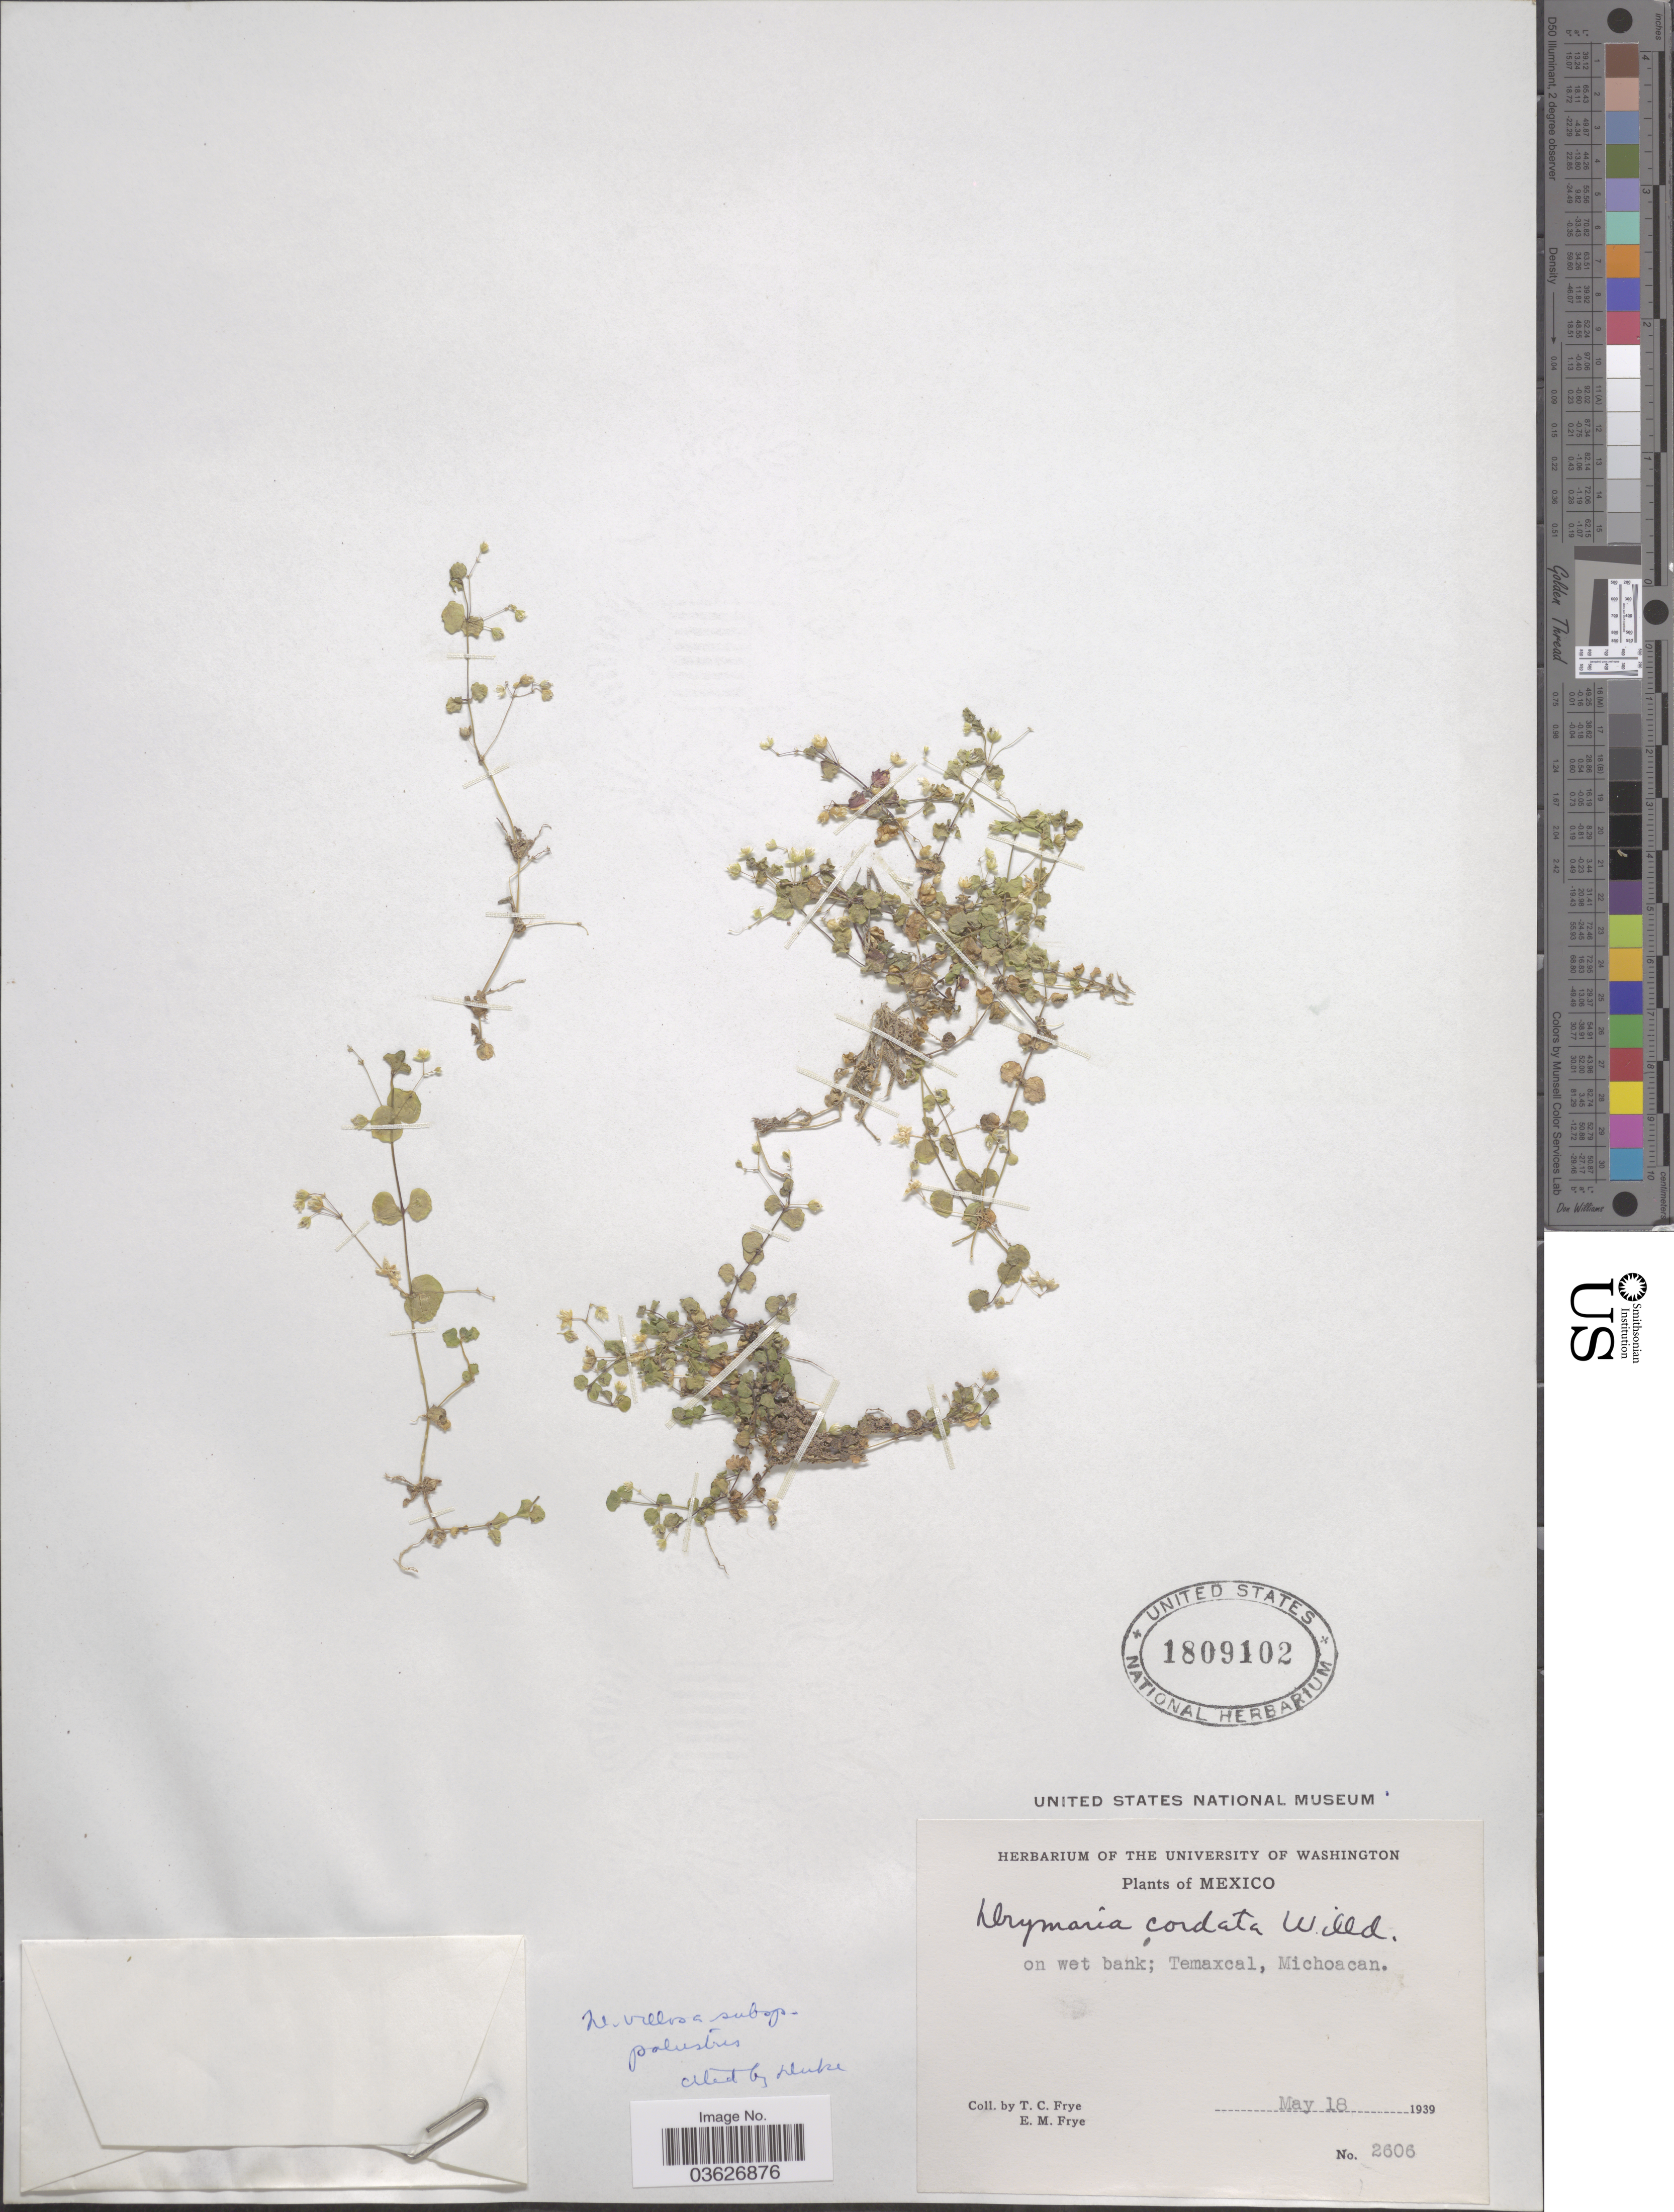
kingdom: Plantae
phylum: Tracheophyta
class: Magnoliopsida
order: Caryophyllales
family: Caryophyllaceae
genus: Drymaria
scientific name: Drymaria villosa subsp. palustris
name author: (Cham. & Schltdl.) J.A. Duke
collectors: T. C. Frye & E. Frye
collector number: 2606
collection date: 1939-05-18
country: Mexico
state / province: Michoacán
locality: On wet bank; Temaxcal.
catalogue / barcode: US 1809102